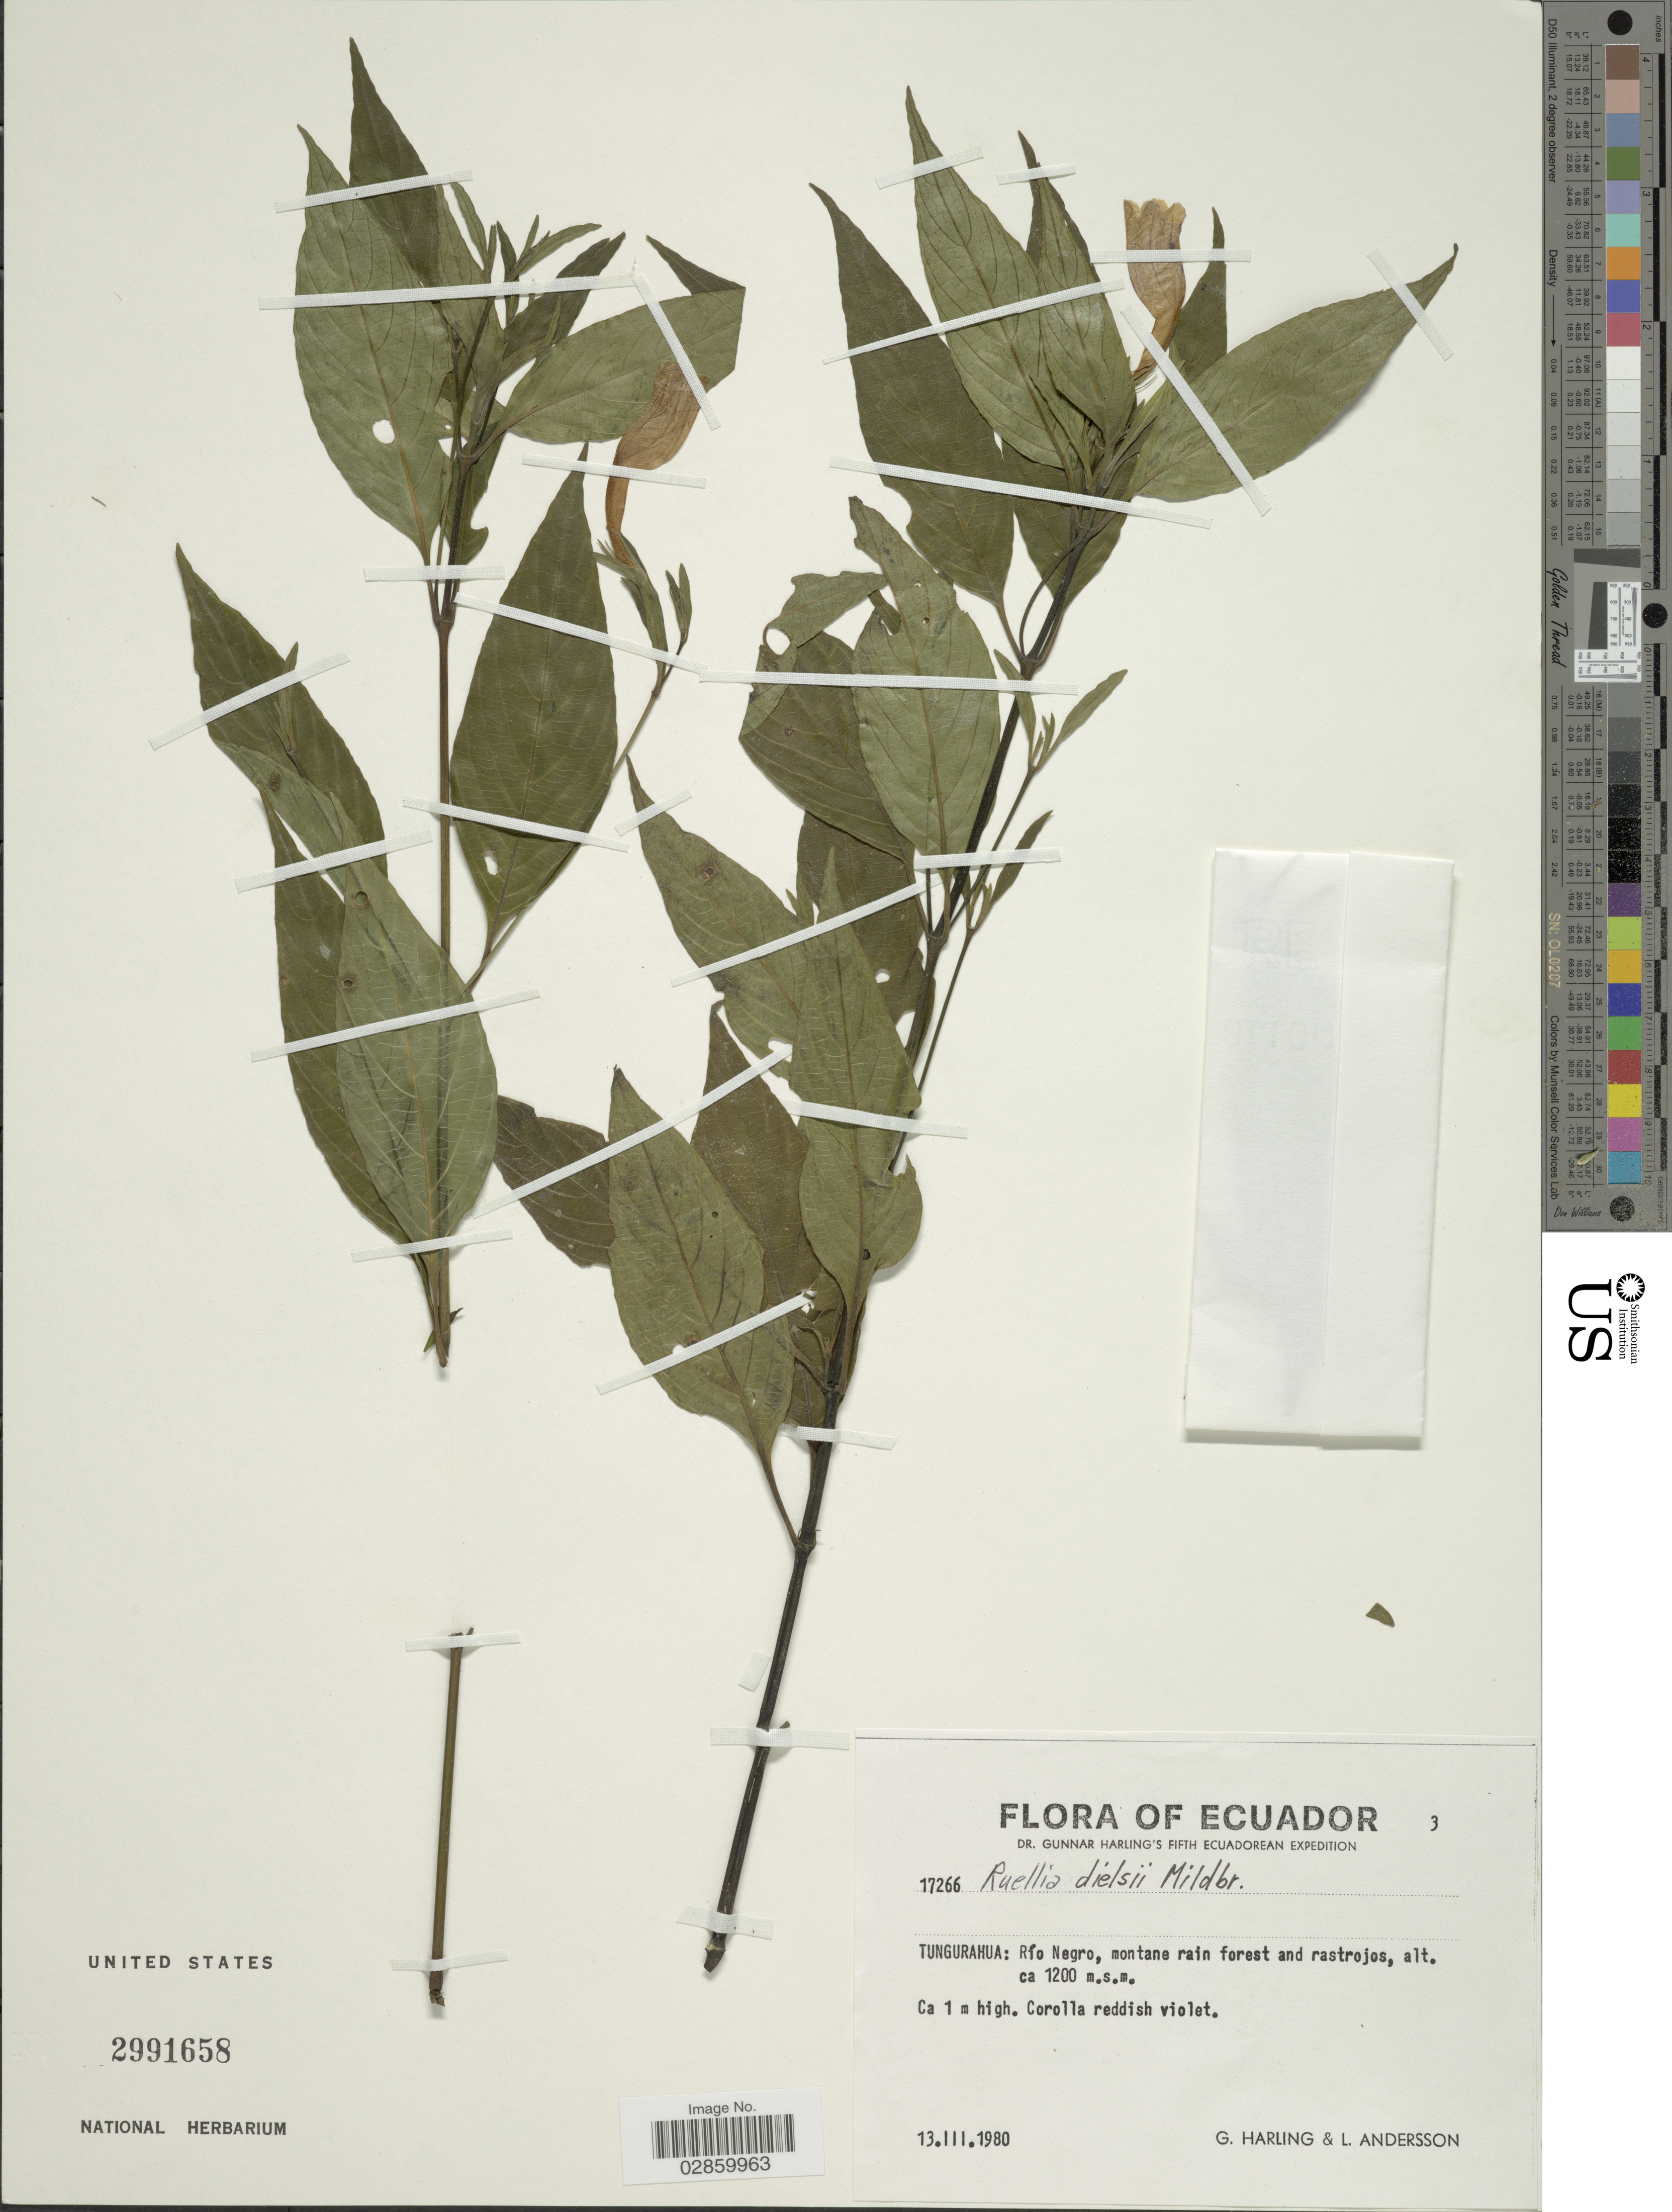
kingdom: Plantae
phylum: Tracheophyta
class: Magnoliopsida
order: Lamiales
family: Acanthaceae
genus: Ruellia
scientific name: Ruellia dielsii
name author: Mildbr.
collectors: G. Harling & L. Andersson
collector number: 17266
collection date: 1980-03-13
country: Ecuador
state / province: Tungurahua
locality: Tungurahua: Río Negro, montane rain forest and rastrojos.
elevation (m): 1200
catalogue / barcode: US 2991658